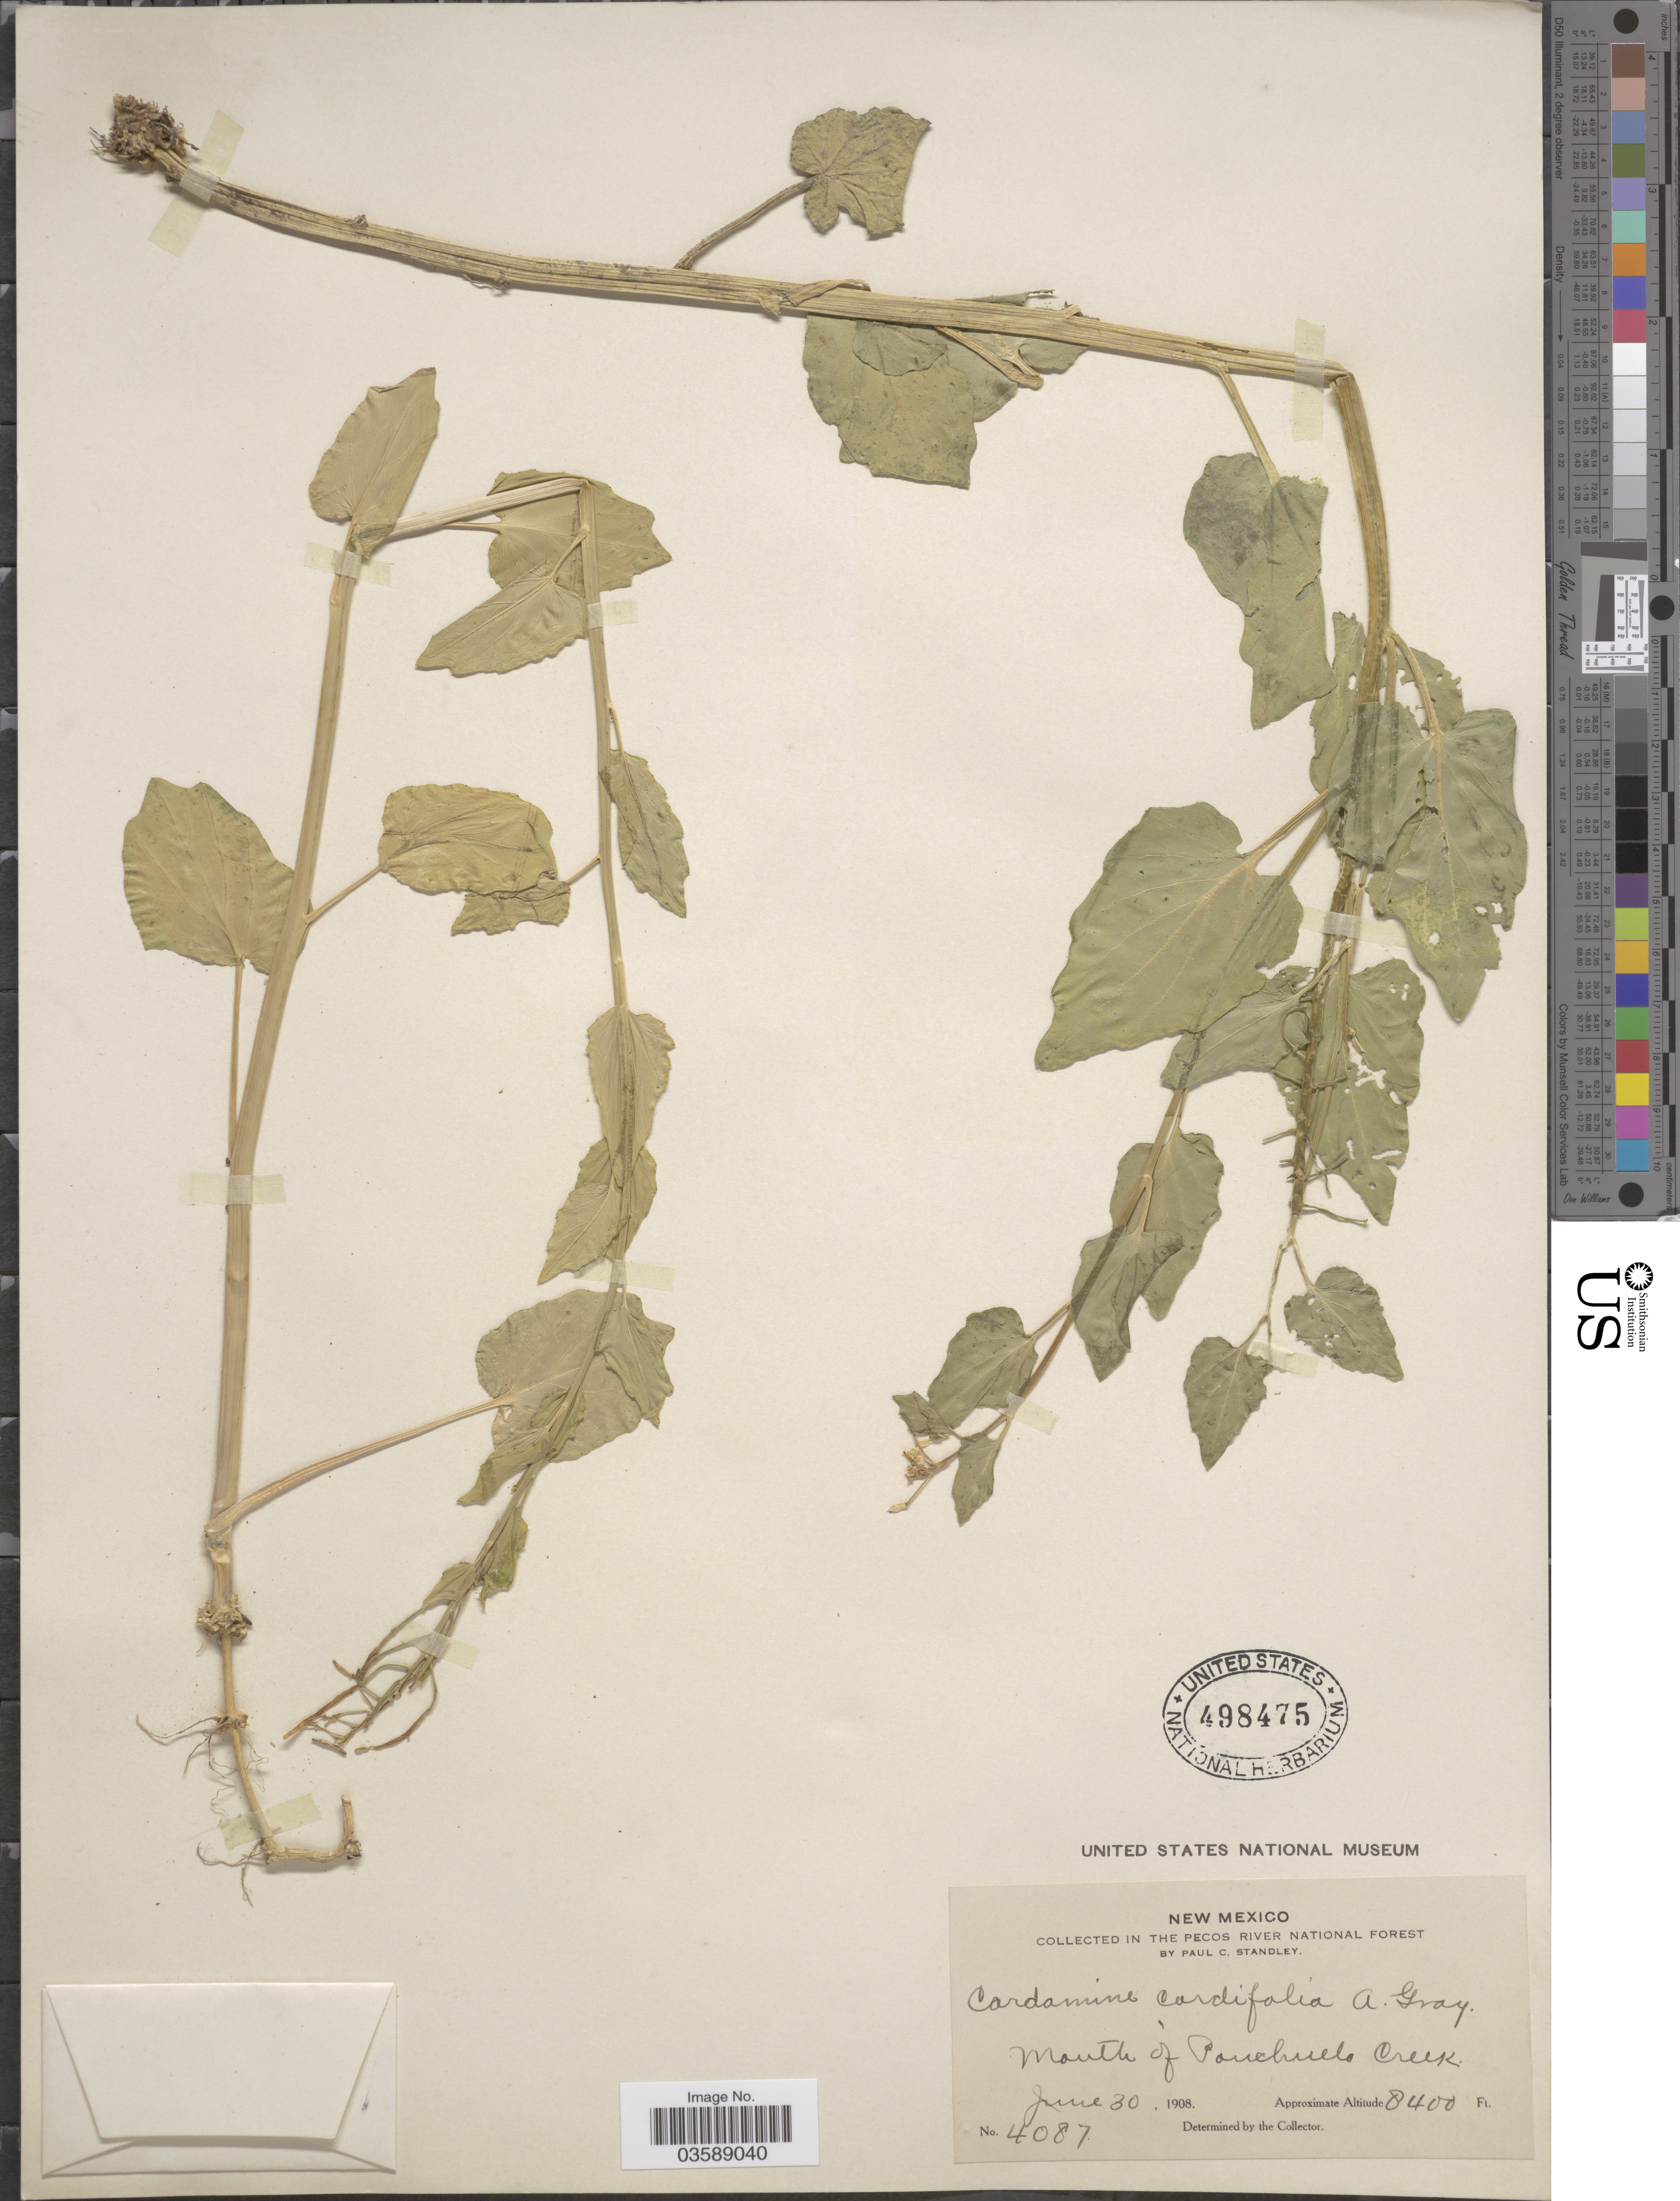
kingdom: Plantae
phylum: Tracheophyta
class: Magnoliopsida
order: Brassicales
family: Brassicaceae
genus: Cardamine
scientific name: Cardamine cordifolia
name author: A. Gray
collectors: P. C. Standley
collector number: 4087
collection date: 1908-06-30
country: United States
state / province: New Mexico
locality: The Pecos River National Forest. Mouth of Ponchuelo Creek.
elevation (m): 2560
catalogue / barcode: US 498475